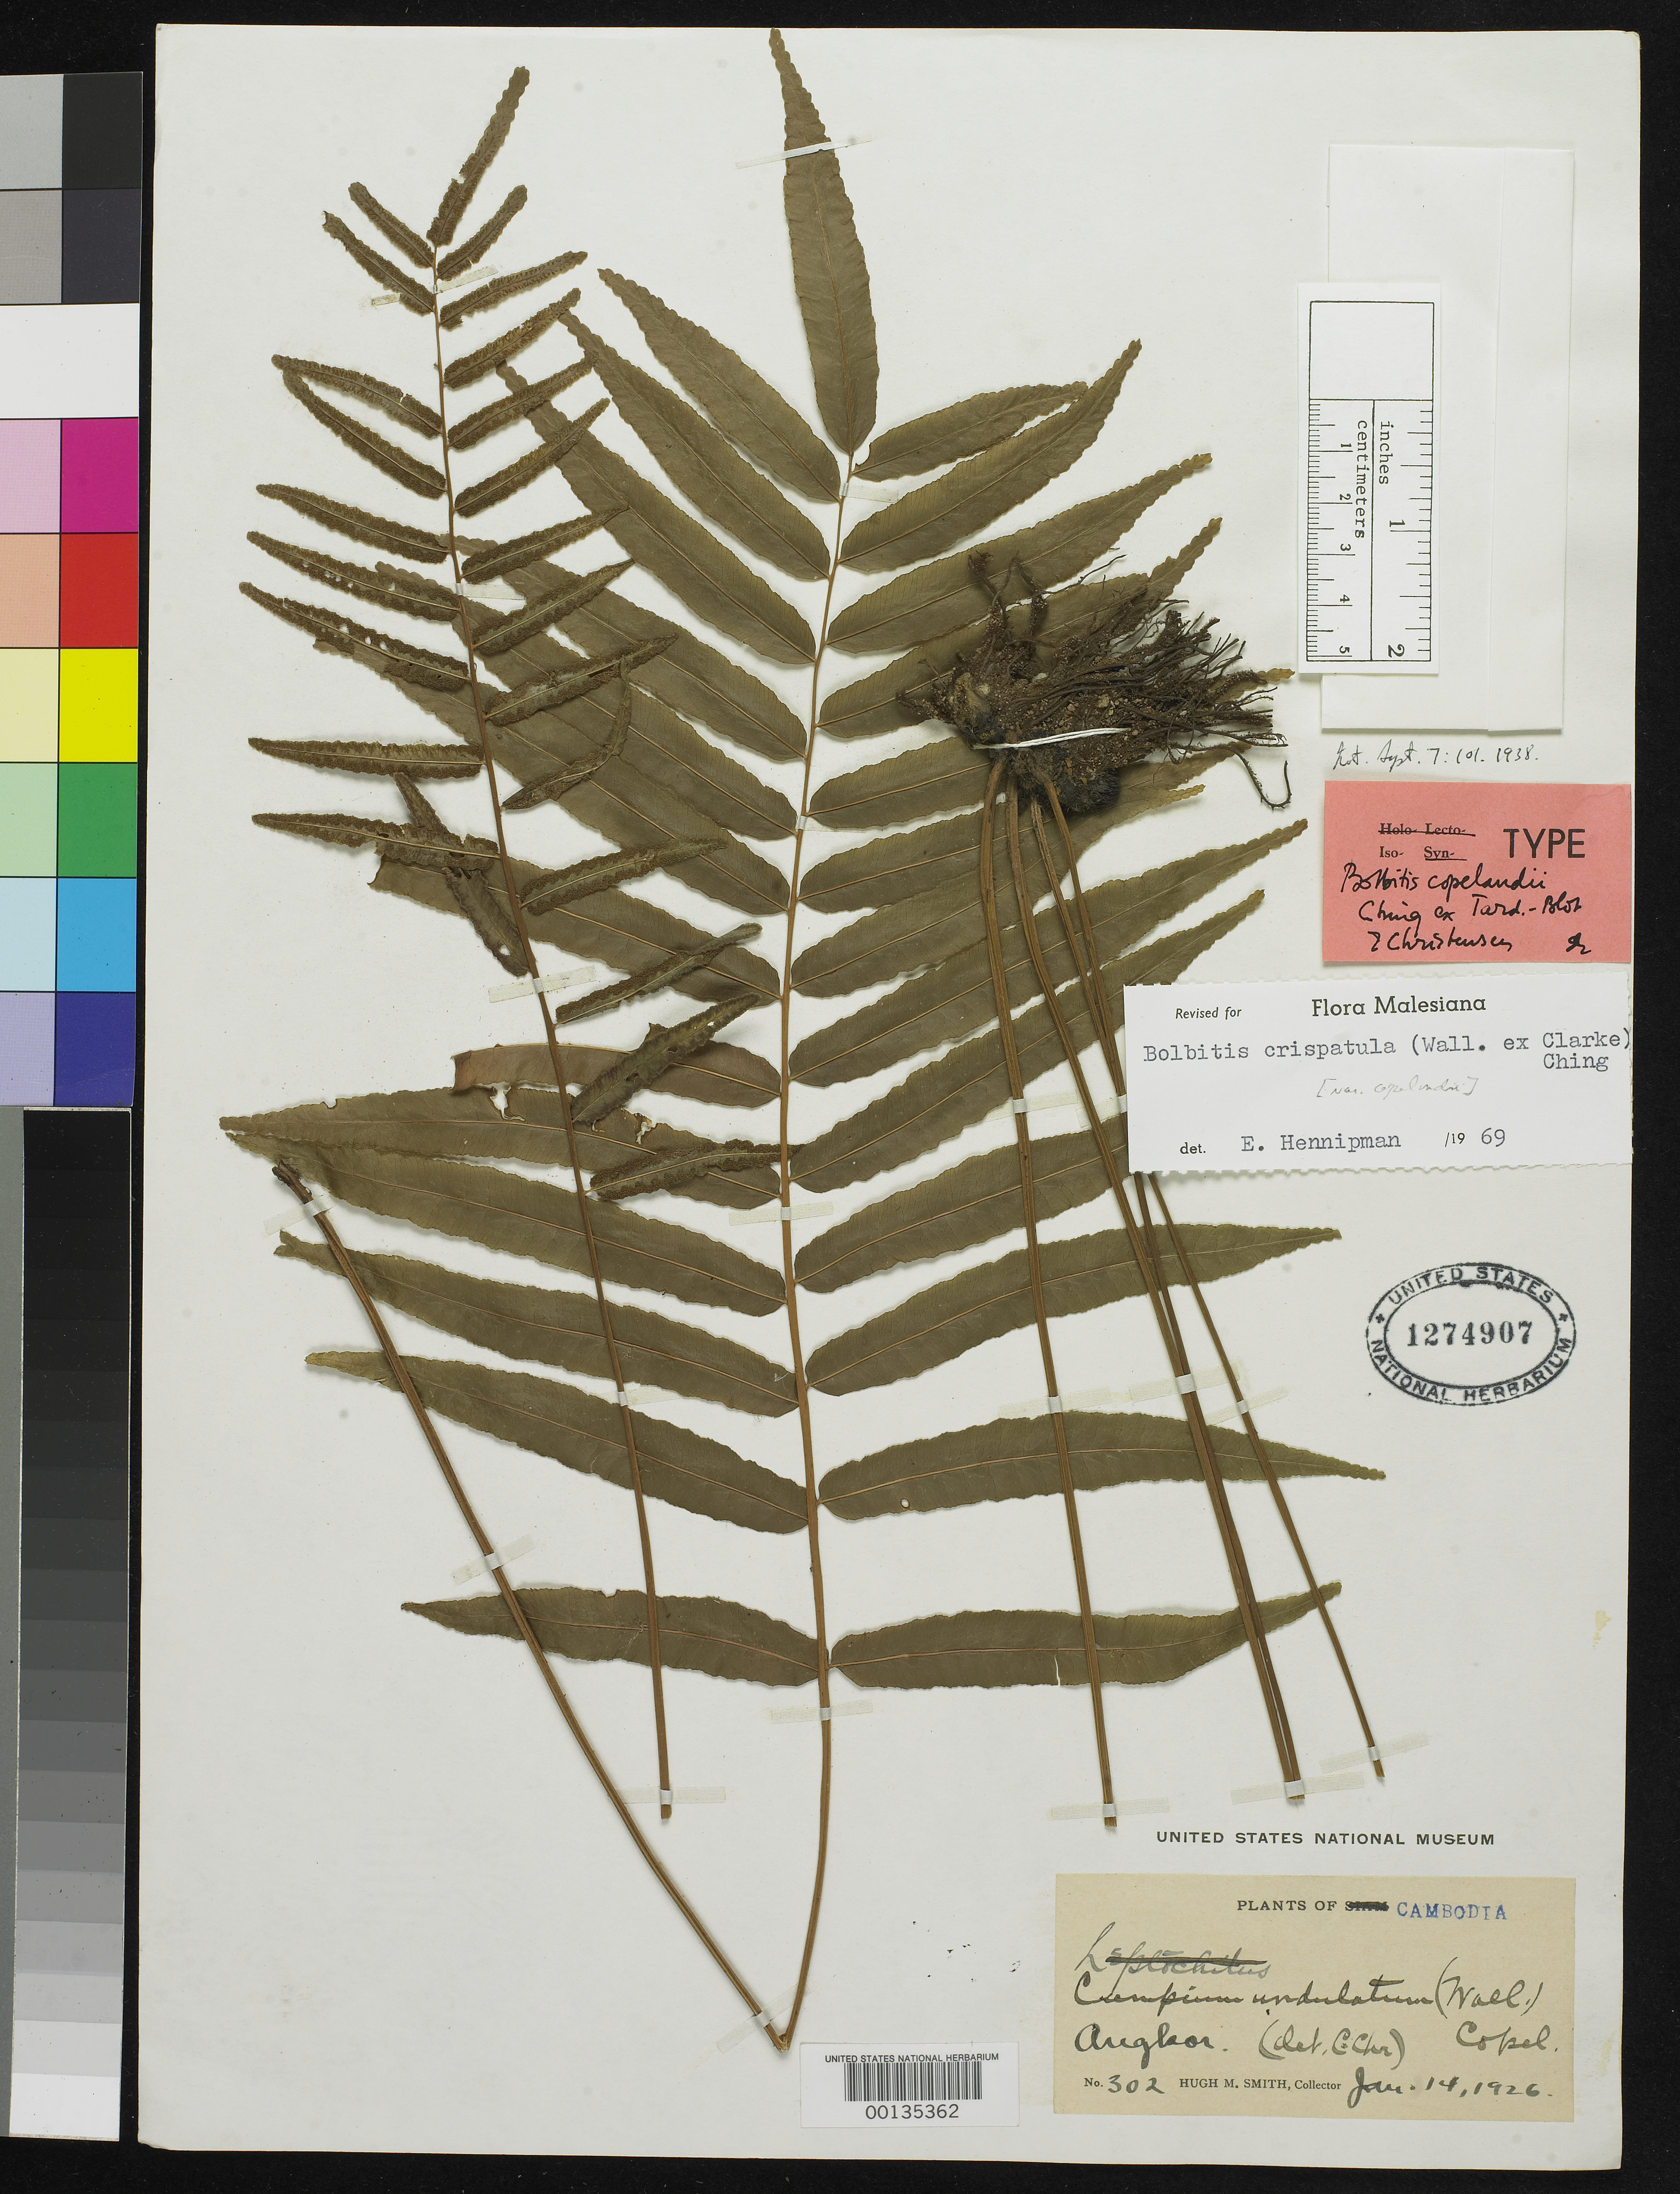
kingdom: Plantae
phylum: Tracheophyta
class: Polypodiopsida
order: Polypodiales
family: Dryopteridaceae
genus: Bolbitis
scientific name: Bolbitis copelandii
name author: Ching ex Tardieu & C. Chr.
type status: Isotype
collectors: H. M. Smith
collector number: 302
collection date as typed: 14 Jan 1926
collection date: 1926-01-14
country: Cambodia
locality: Angkor.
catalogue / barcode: US 1274907